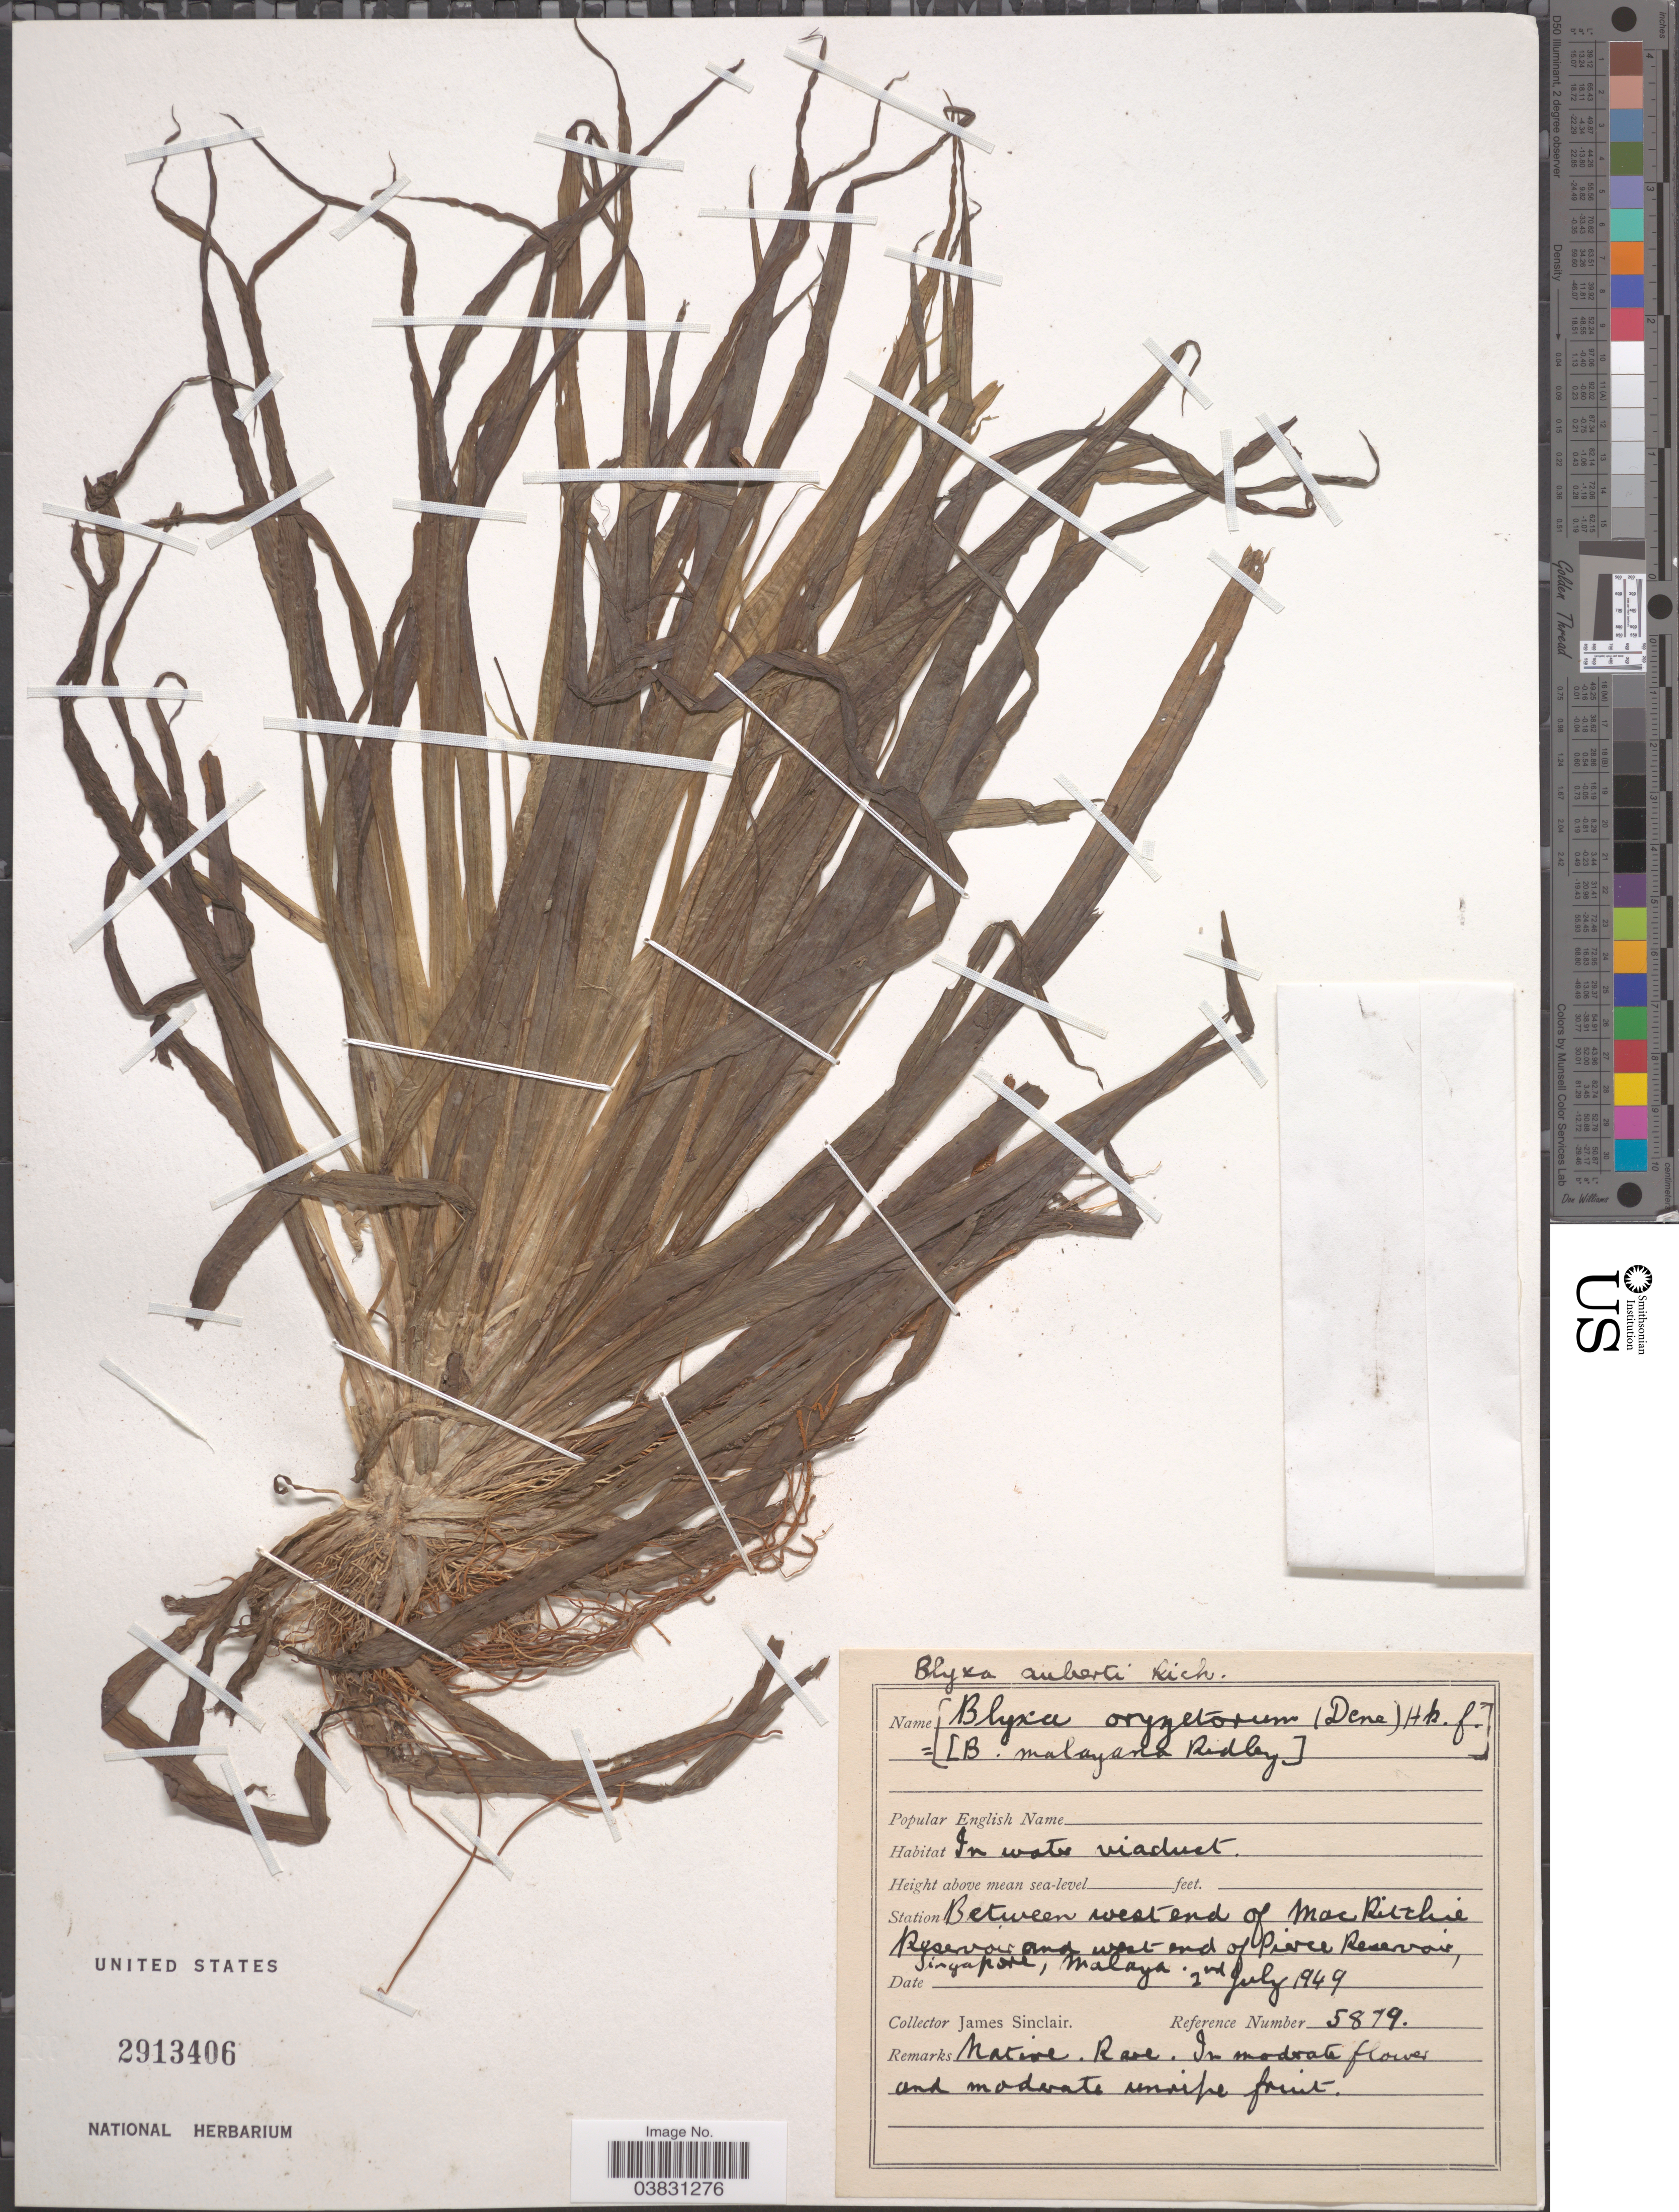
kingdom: Plantae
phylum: Tracheophyta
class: Liliopsida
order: Alismatales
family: Hydrocharitaceae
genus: Blyxa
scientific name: Blyxa aubertii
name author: Rich.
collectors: J. Sinclair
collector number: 5879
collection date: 1949-07-02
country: Singapore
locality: Station. Between west end of MacRitchie Reservoir and west end of Pierce Reservoir, Malaya.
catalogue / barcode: US 2913406